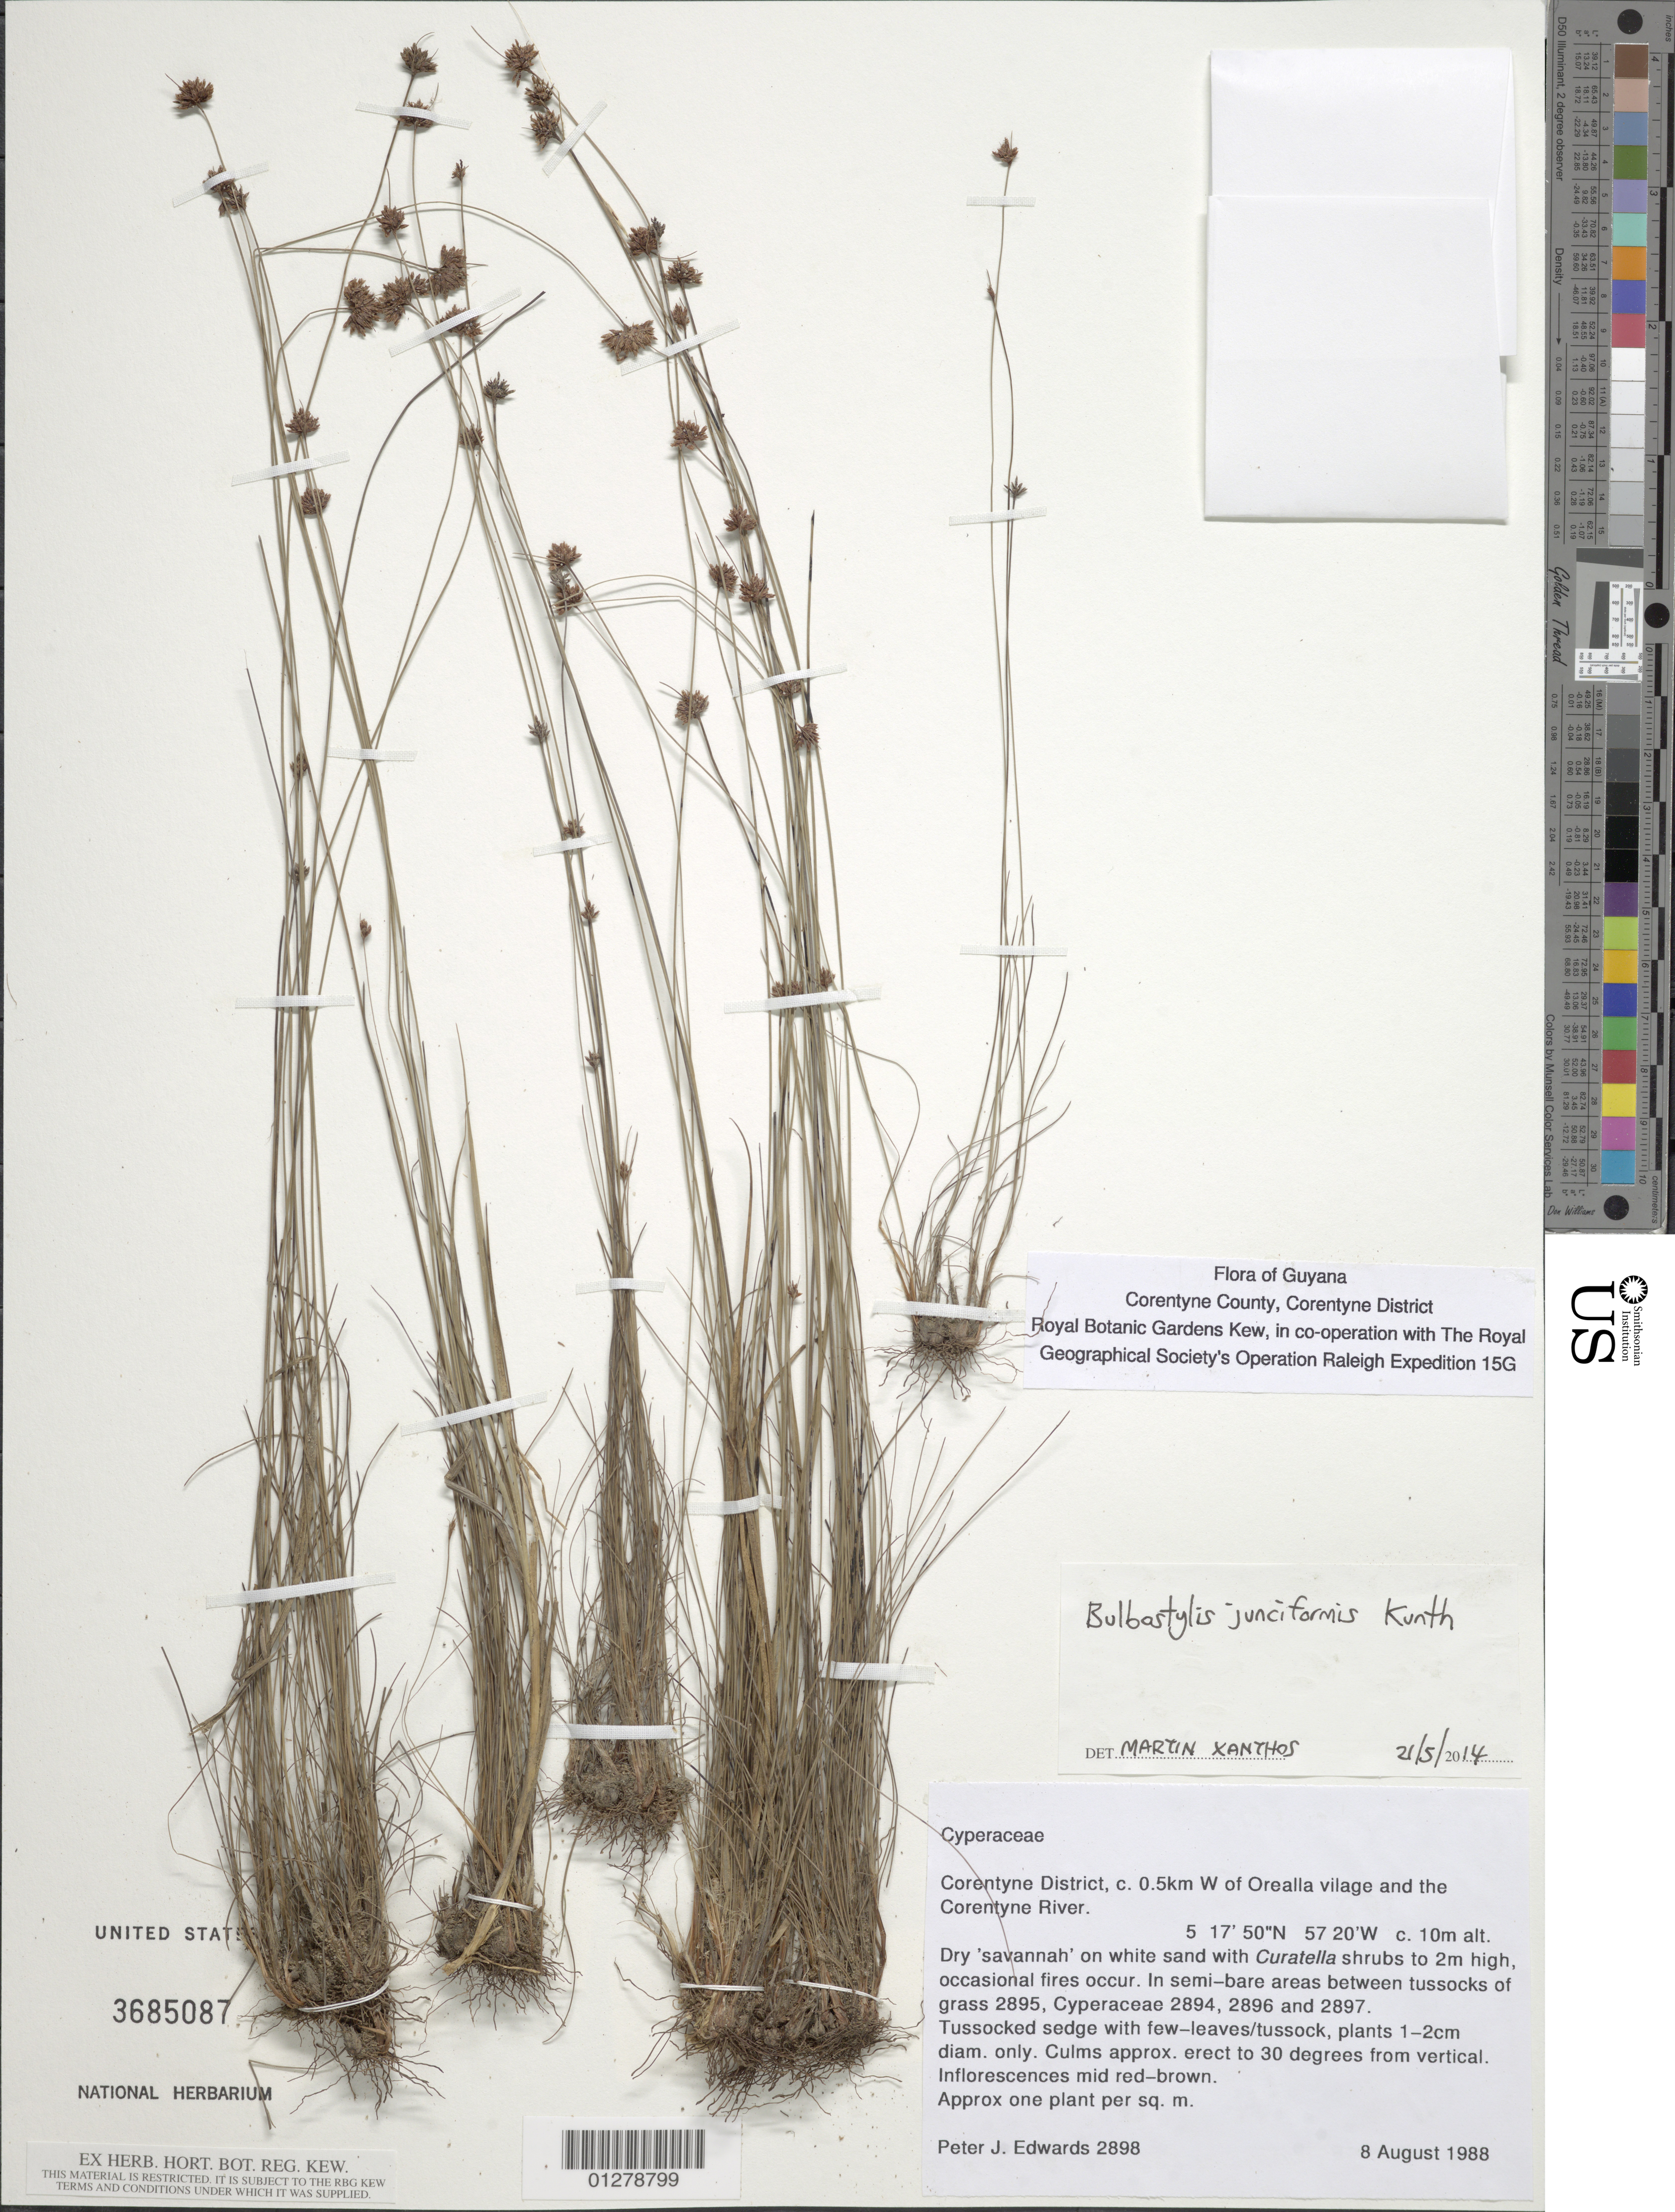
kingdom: Plantae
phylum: Tracheophyta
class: Liliopsida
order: Poales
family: Cyperaceae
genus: Bulbostylis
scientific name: Bulbostylis junciformis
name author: (Kunth) C.B. Clarke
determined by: Xanthos, M. D.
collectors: P. Edwards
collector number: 2898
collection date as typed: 8 August 1988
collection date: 1988-08-08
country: Guyana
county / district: East Berbice - Corentyne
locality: ca. 0.5 km W of Orealla village and the Corentyne River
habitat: dry savanna, on white sand, in semi bear area betwwen tussocks of grass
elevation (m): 10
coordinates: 5 17 50 N, 57 20 W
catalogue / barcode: US 3685087